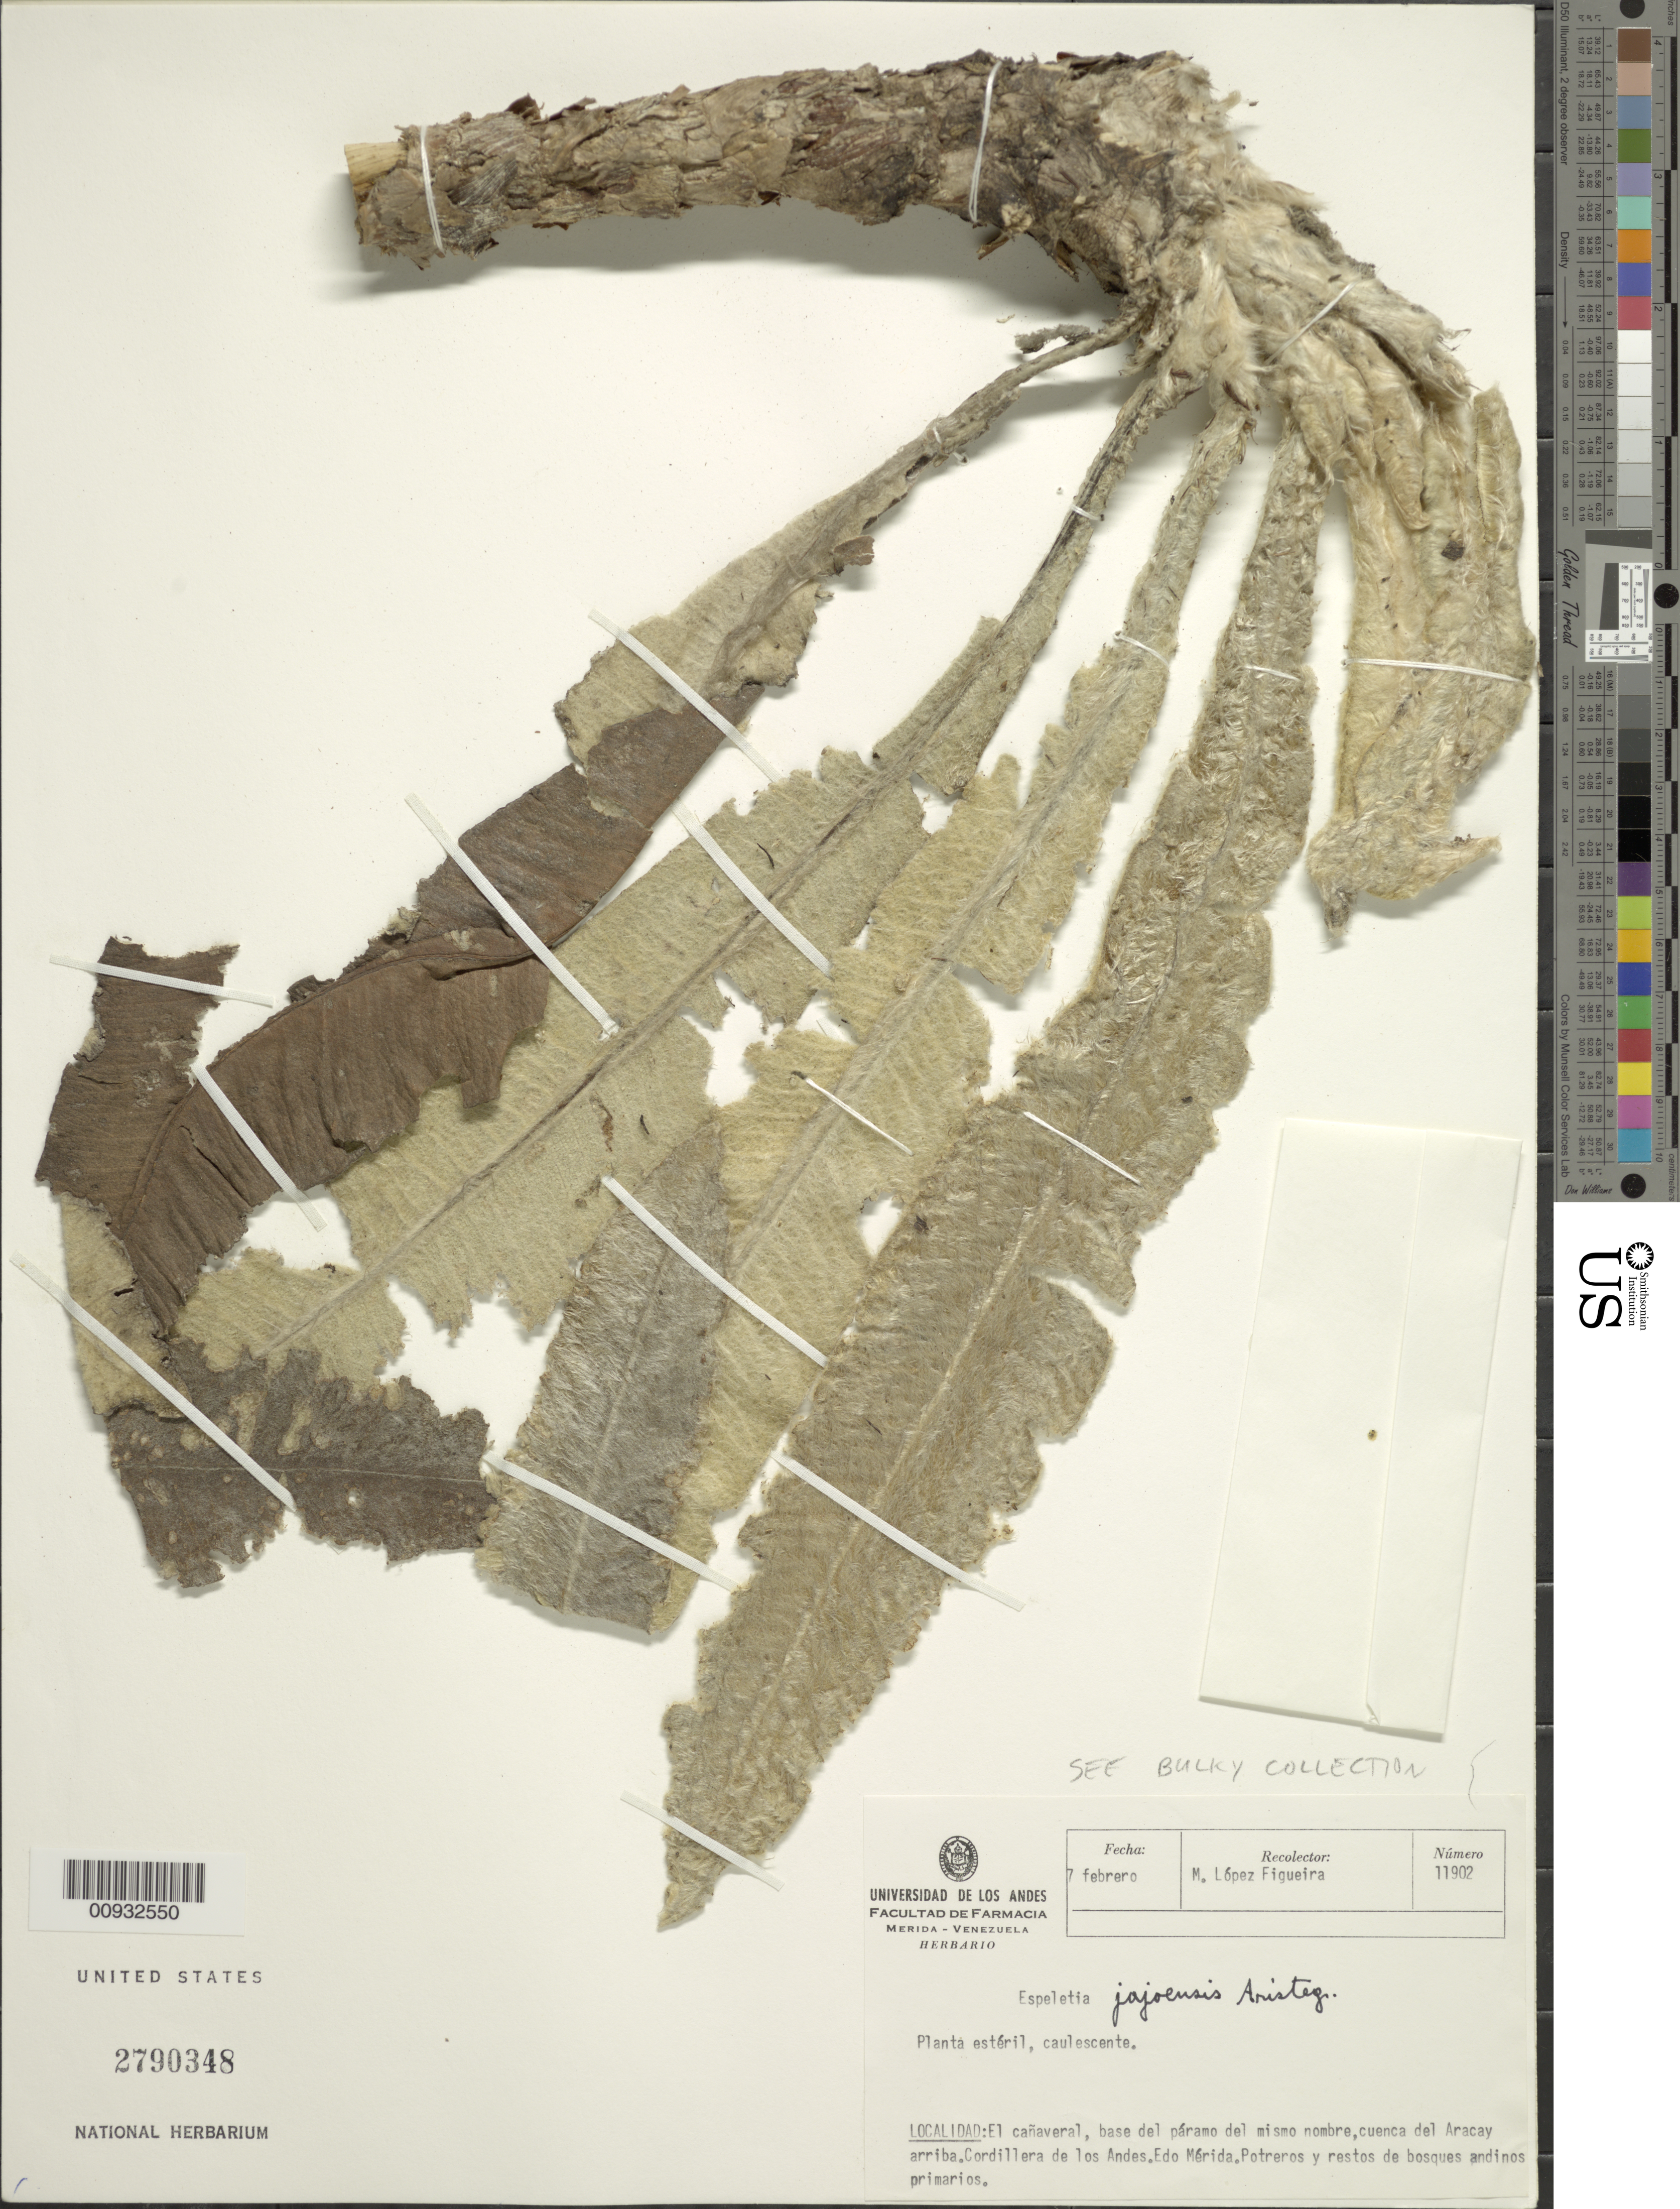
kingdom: Plantae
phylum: Tracheophyta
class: Magnoliopsida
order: Asterales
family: Asteraceae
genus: Espeletia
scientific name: Espeletia jajoensis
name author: Aristeg.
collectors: M. López Figueiras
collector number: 11902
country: Venezuela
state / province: Mérida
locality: El canaveral, base del parmo del mismo normbre, cuneca del Aracay arriba. Cordillera de los Andes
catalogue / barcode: US 2790348